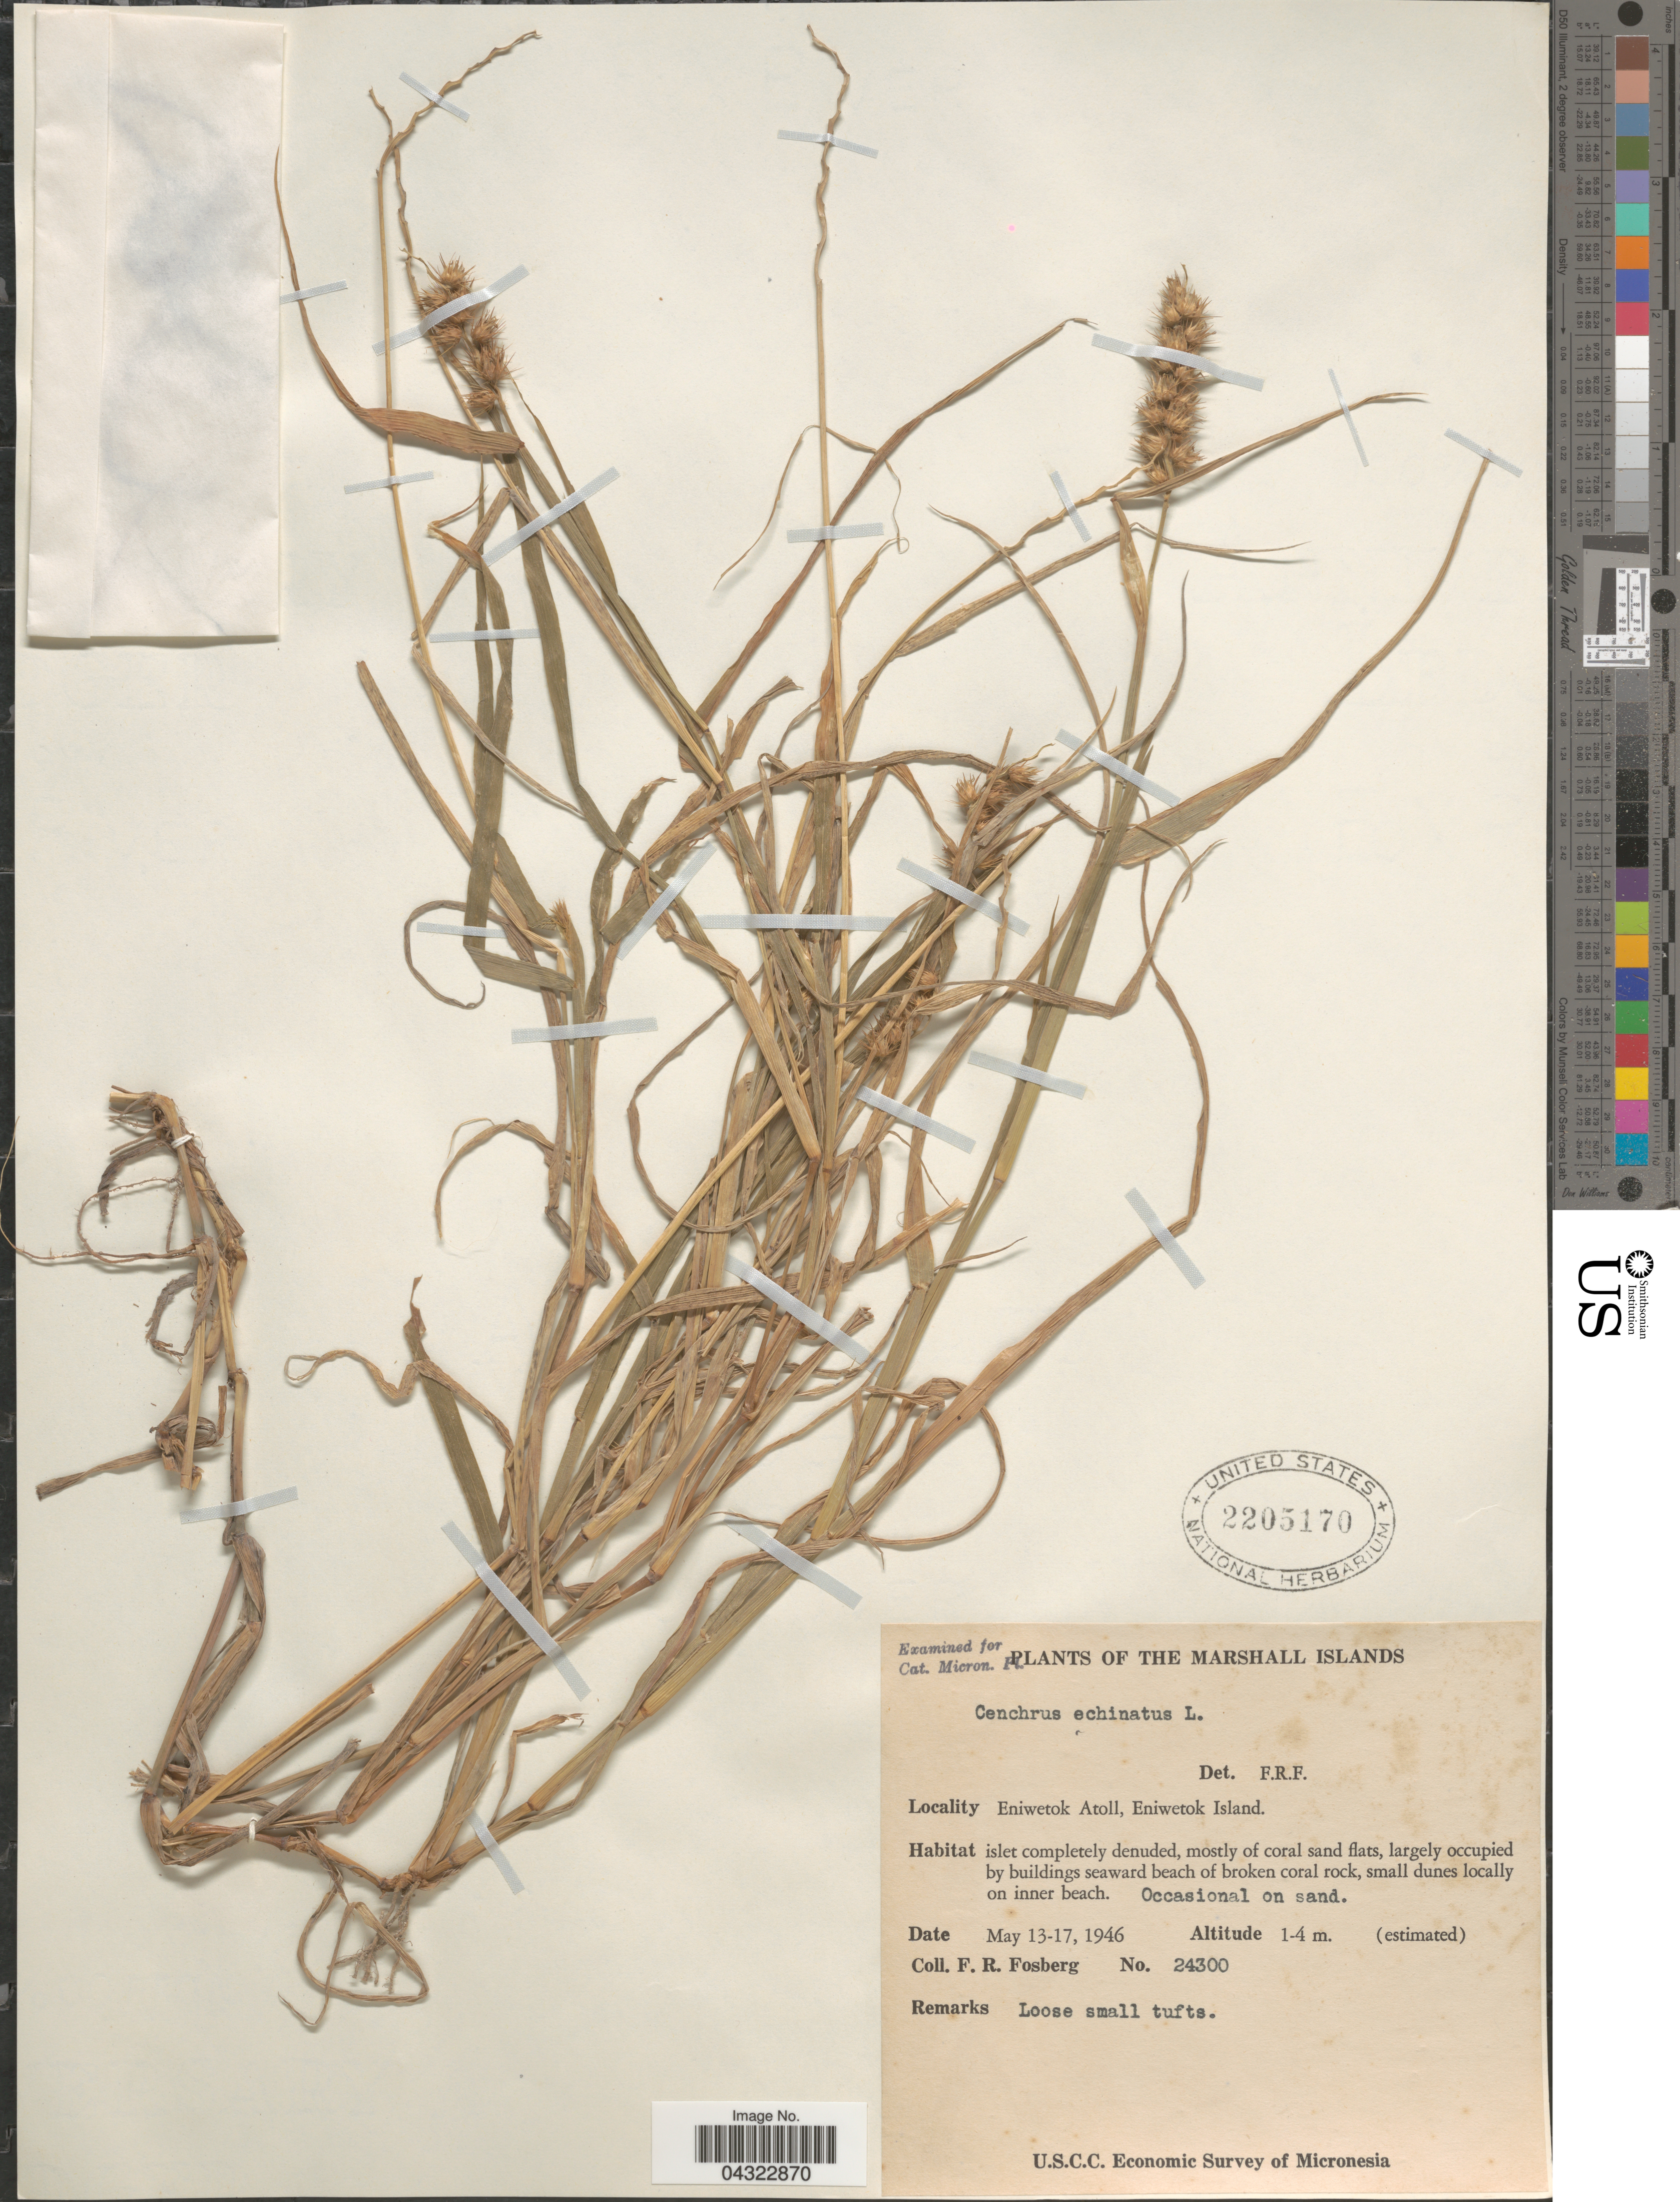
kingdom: Plantae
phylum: Tracheophyta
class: Liliopsida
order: Poales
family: Poaceae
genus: Cenchrus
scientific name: Cenchrus echinatus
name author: L.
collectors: F. R. Fosberg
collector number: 24300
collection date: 1946-05-13/1946-05-17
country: Marshall Islands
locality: Eniwetok Atoll, Eniwetok Island. U.S.C.C. Economic Survey of Micronesia.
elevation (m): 1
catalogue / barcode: US 2205170